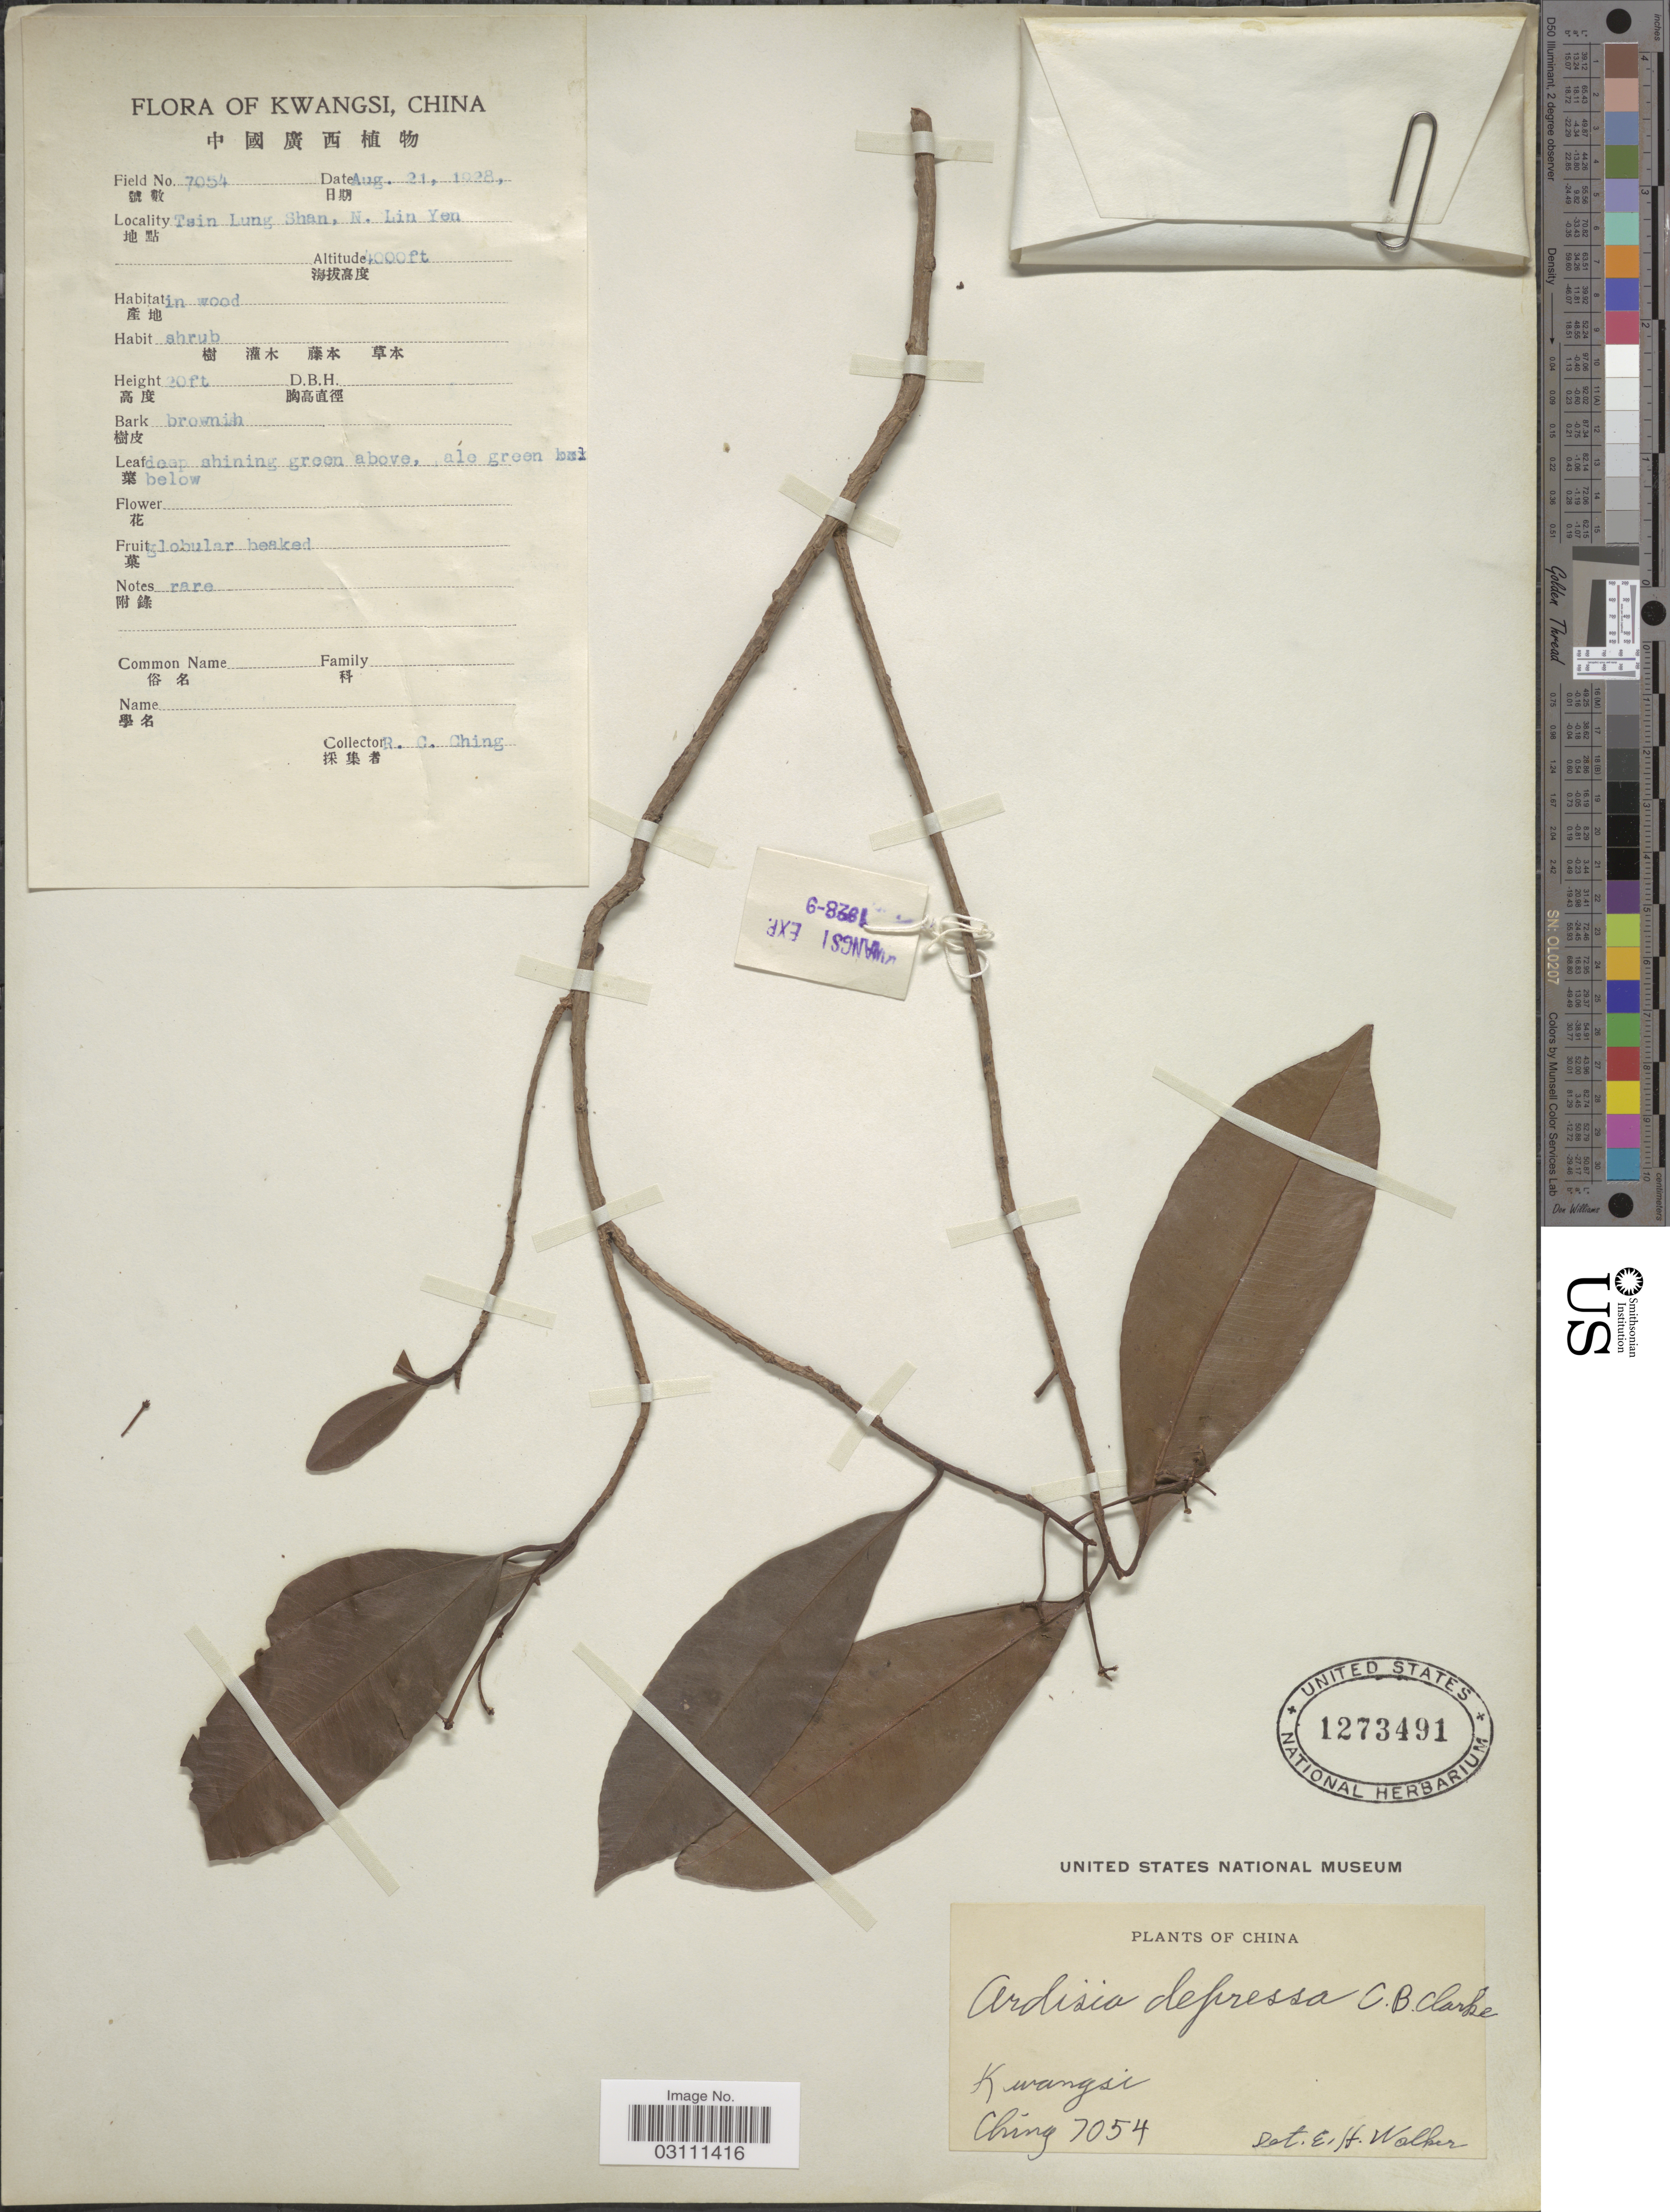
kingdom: Plantae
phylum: Tracheophyta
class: Magnoliopsida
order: Ericales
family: Primulaceae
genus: Ardisia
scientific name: Ardisia depressa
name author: C.B. Clarke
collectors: R. C. Ching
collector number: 7054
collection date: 1928-08-21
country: China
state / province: Guangxi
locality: Kwangsi, Tsin Lung Shan, N. Lin Yen.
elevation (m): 1219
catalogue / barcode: US 1273491